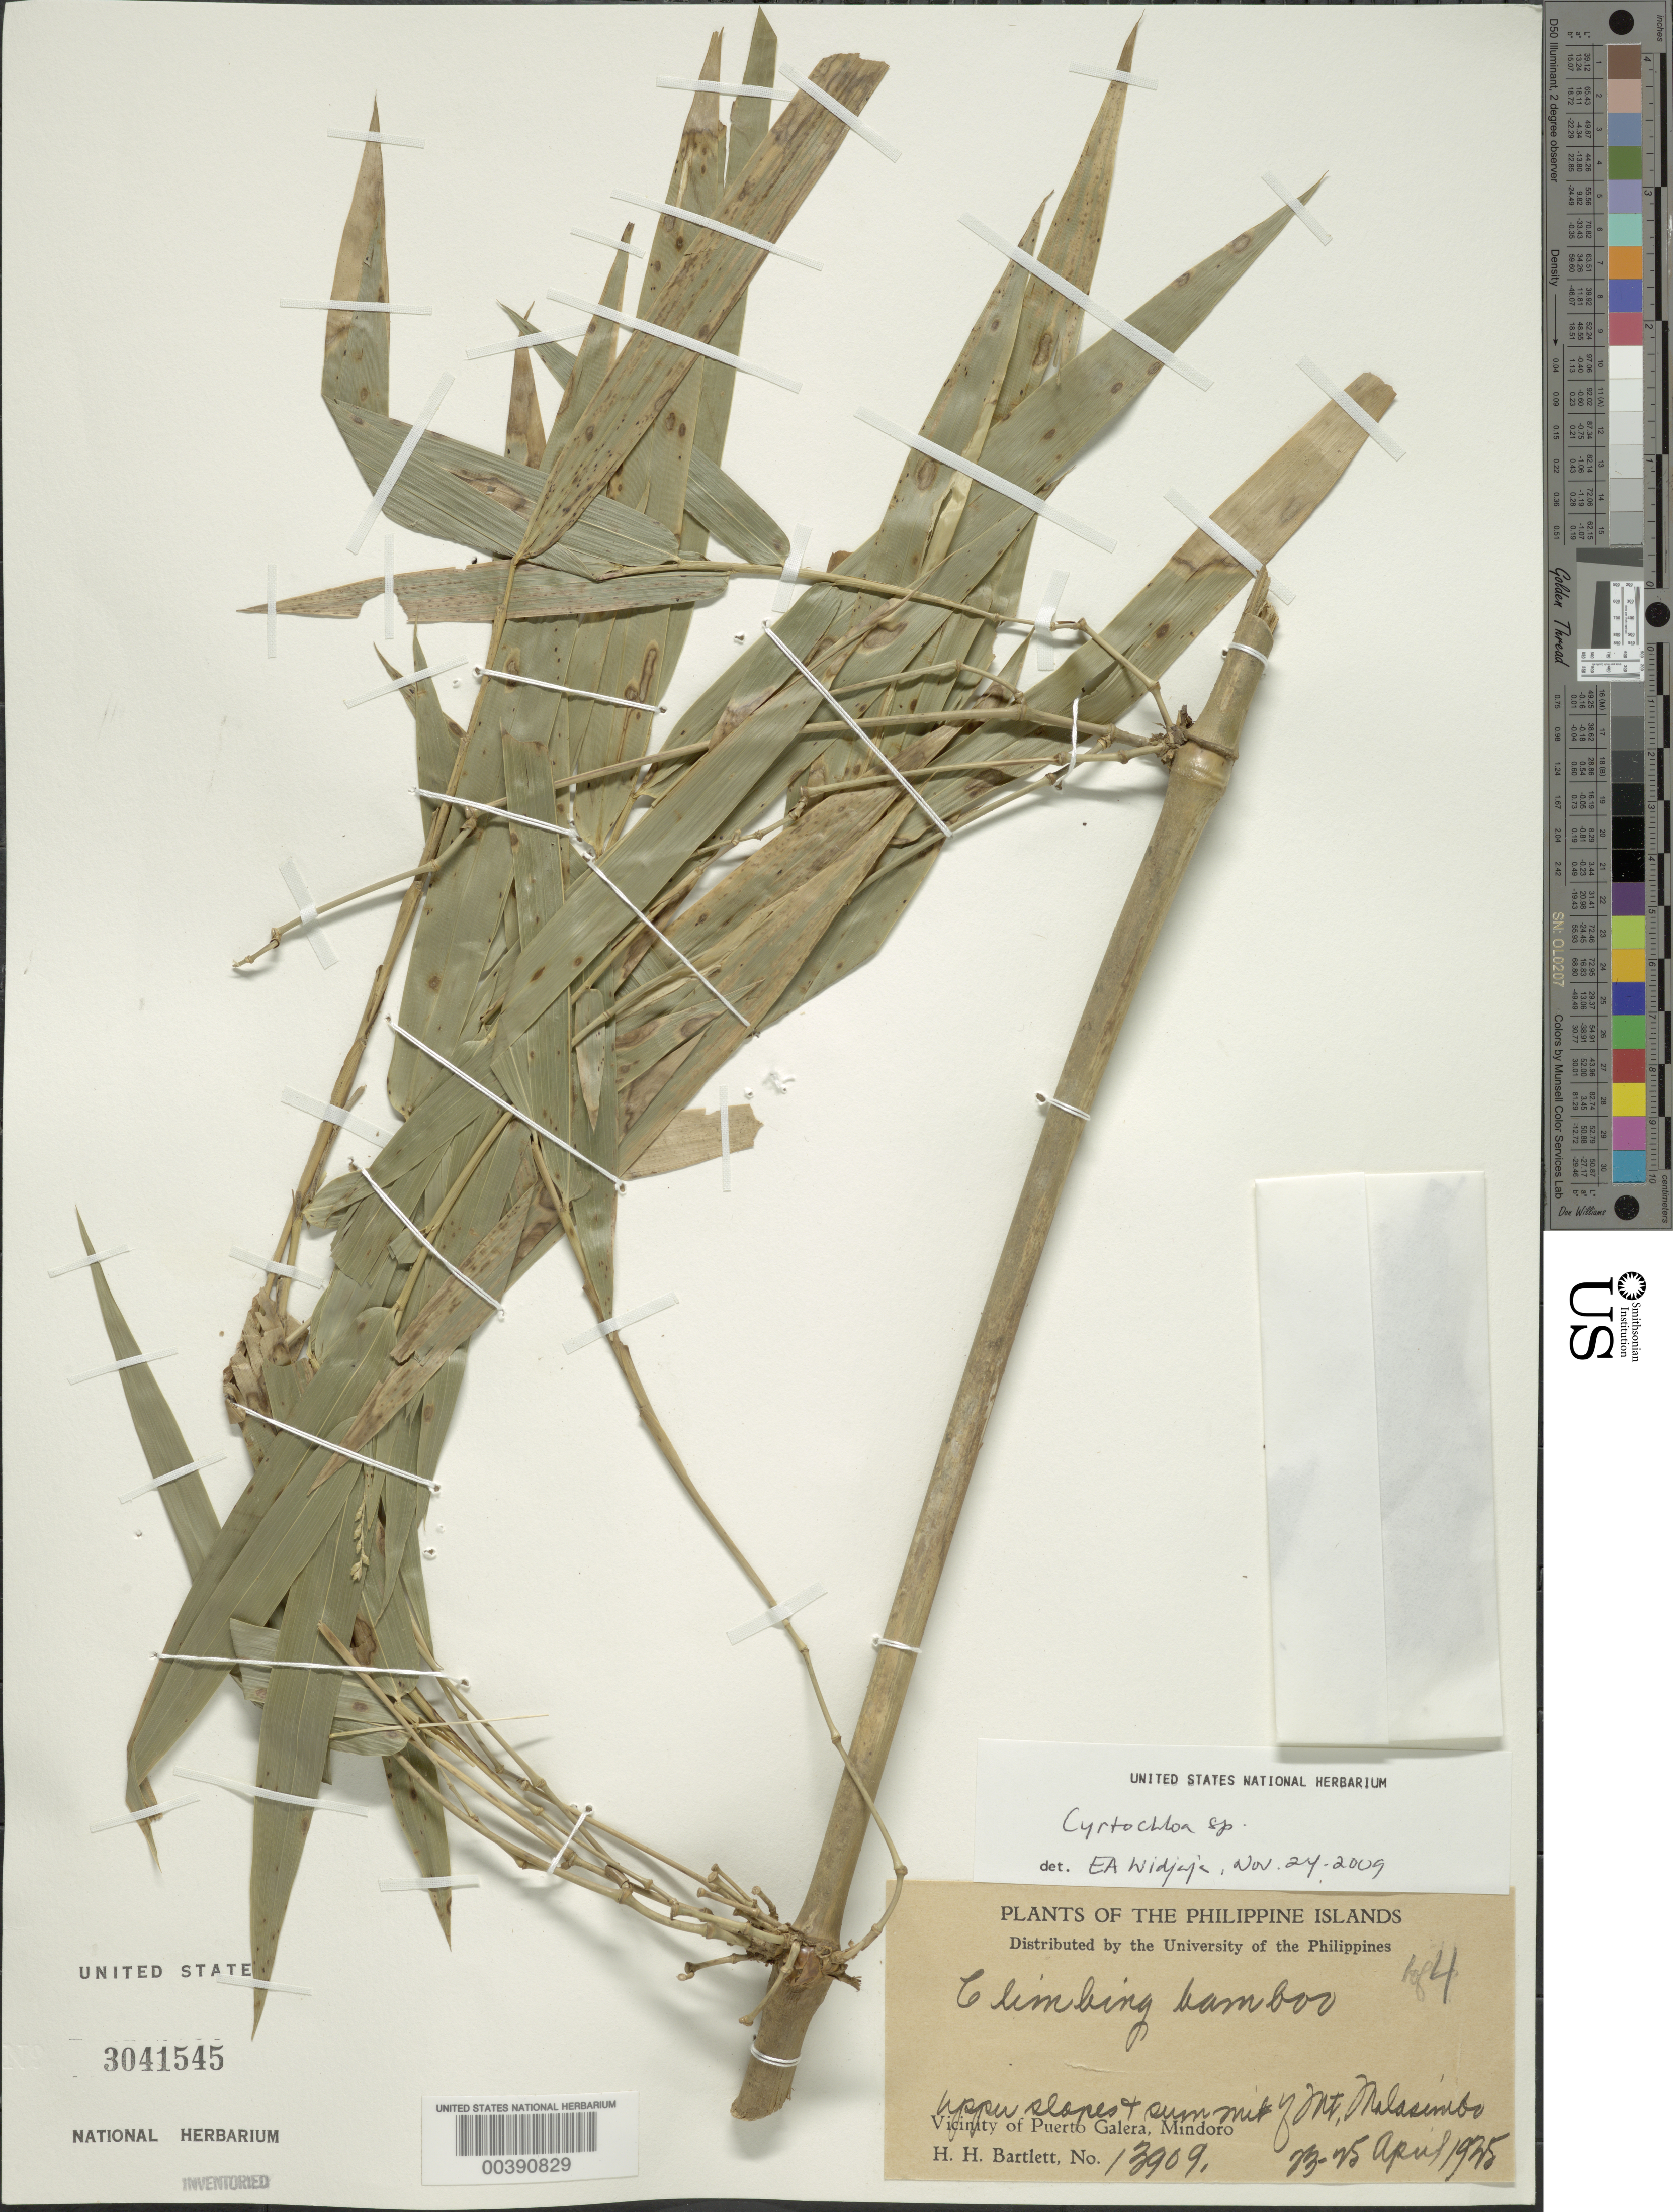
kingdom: Plantae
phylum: Tracheophyta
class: Liliopsida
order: Poales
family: Poaceae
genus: Cyrtochloa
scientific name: Cyrtochloa sp.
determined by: Widjaja, E. A.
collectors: H. H. Bartlett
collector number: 13909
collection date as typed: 23 Apr 1935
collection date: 1935-04-23/1935-04-25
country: Philippines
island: Mindoro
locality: Puerto Galera, Mt. Malasimbo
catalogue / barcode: US 3041545